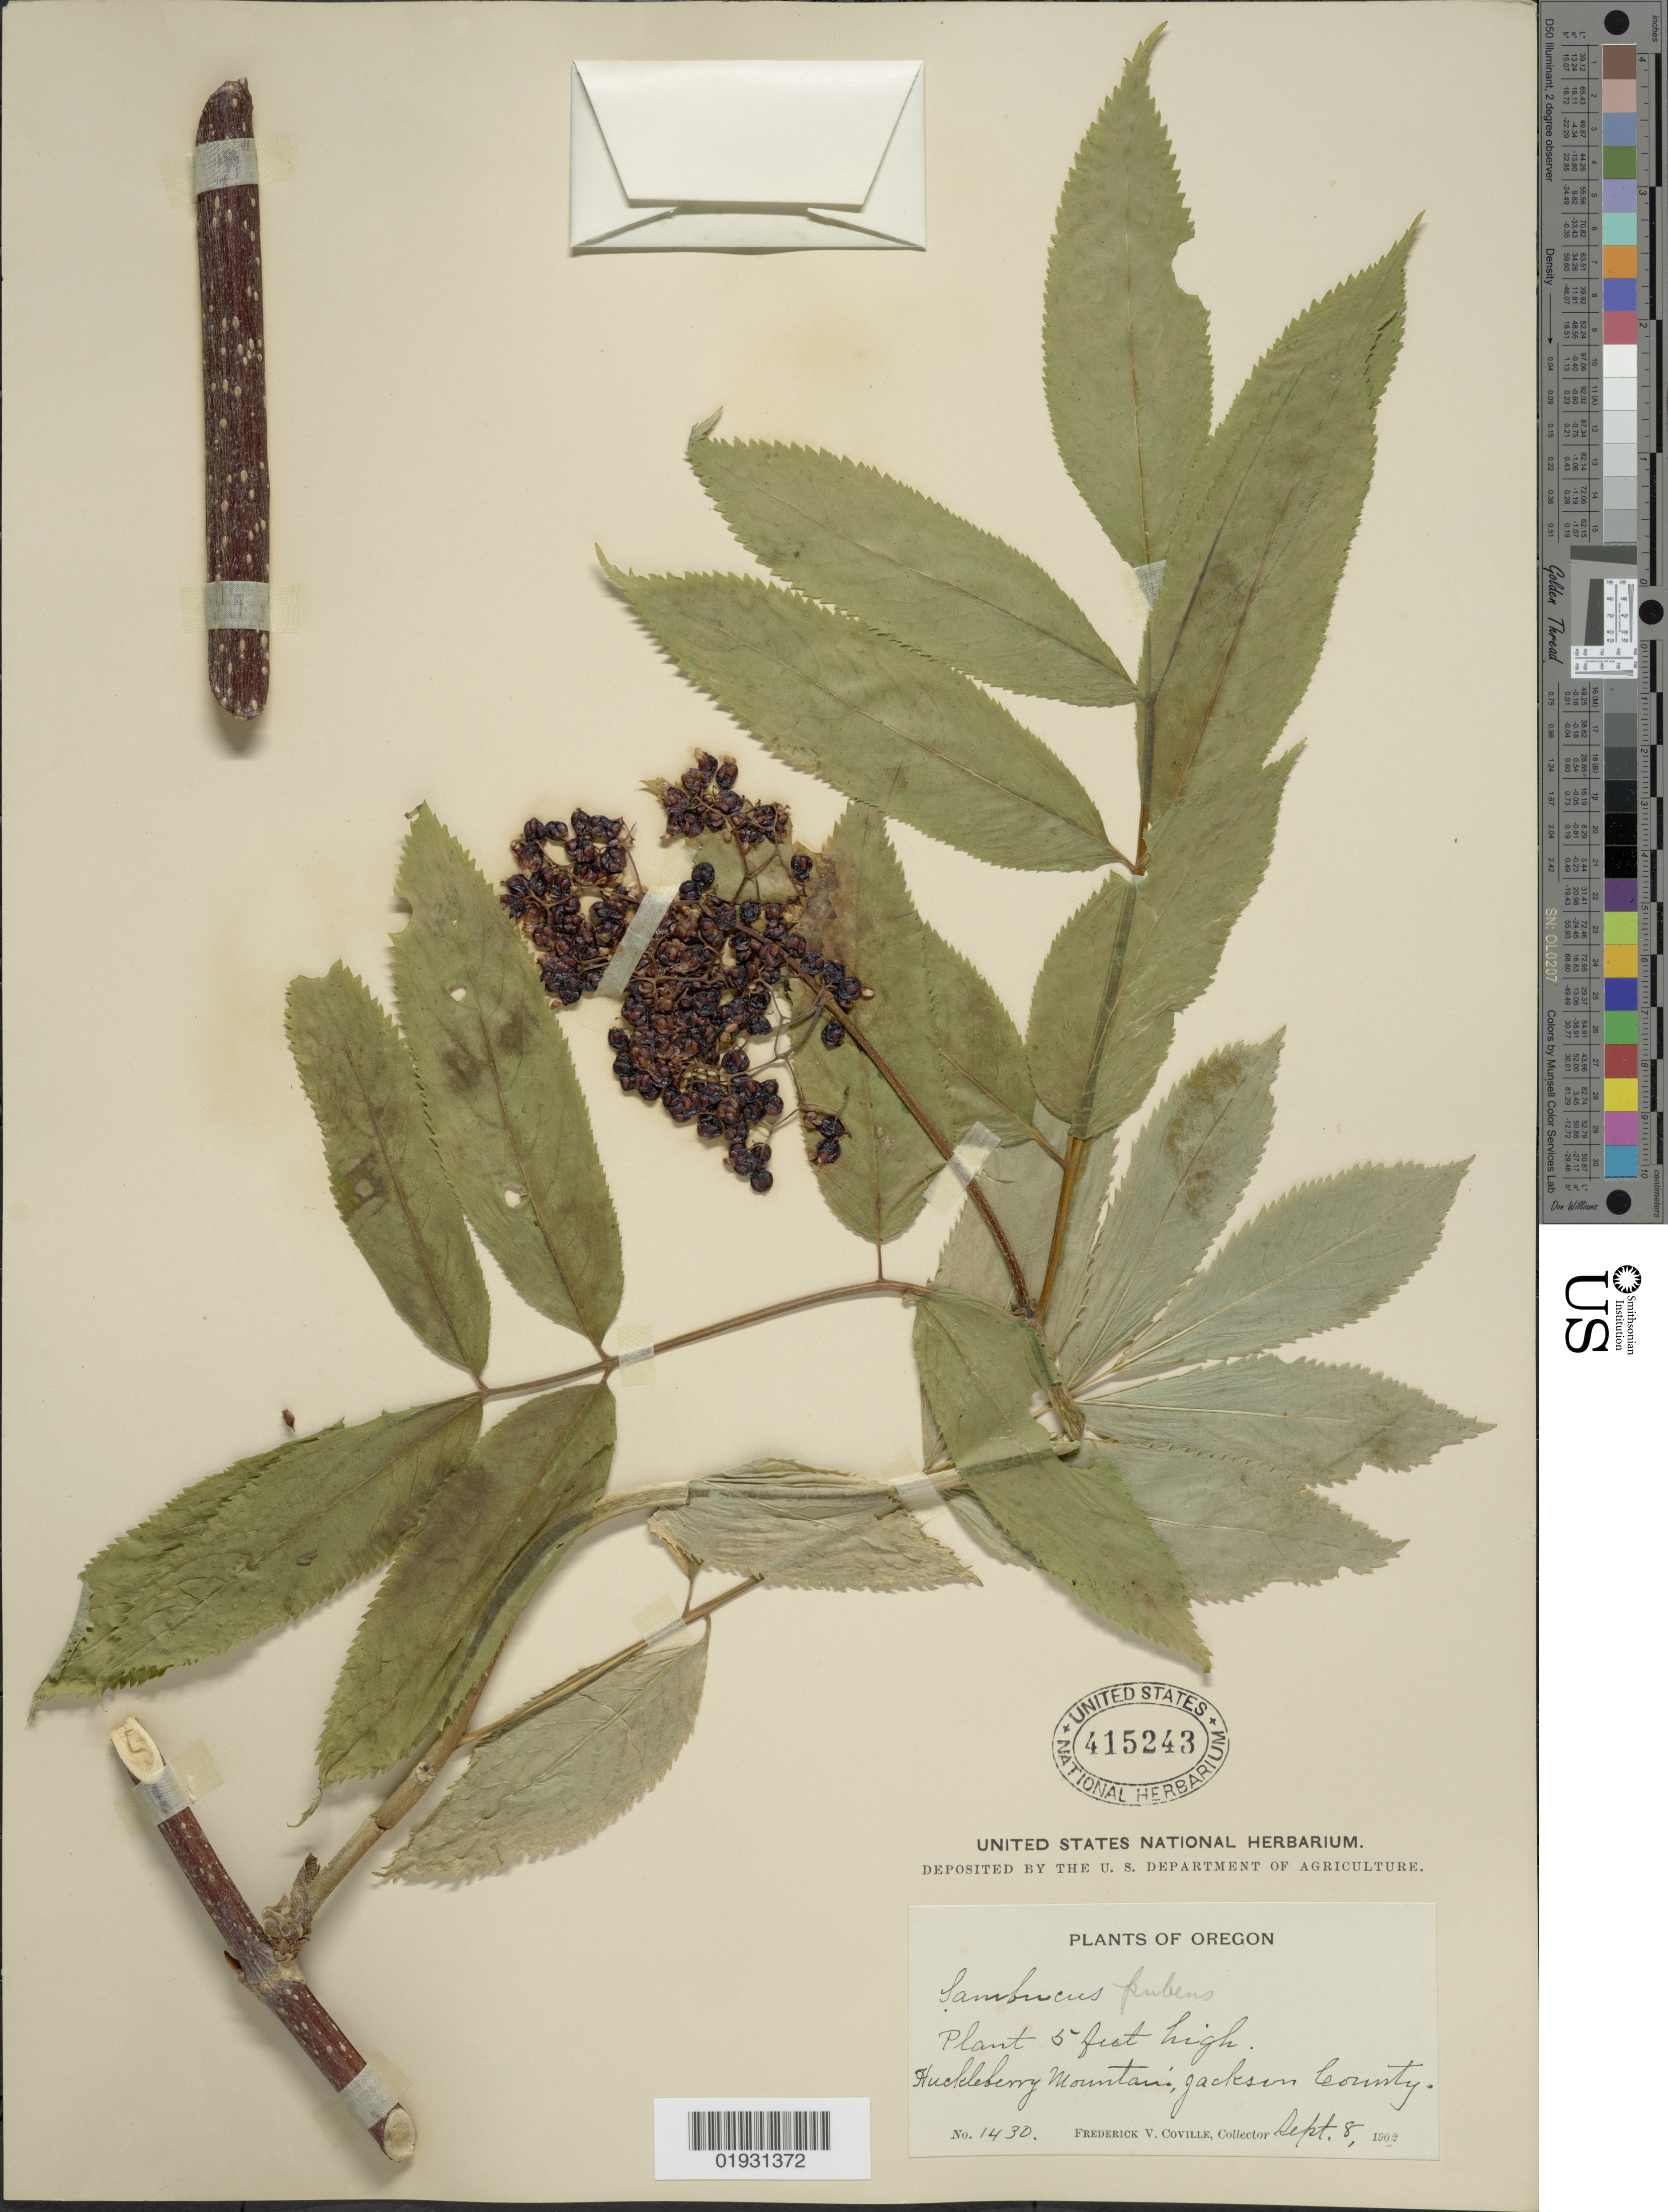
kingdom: Plantae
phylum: Tracheophyta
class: Magnoliopsida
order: Dipsacales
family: Viburnaceae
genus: Sambucus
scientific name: Sambucus racemosa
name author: L.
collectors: F. V. Coville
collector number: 1430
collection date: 1902-09-08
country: United States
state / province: Oregon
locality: Huckleberry Mountain, Jackson County.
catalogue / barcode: US 415243